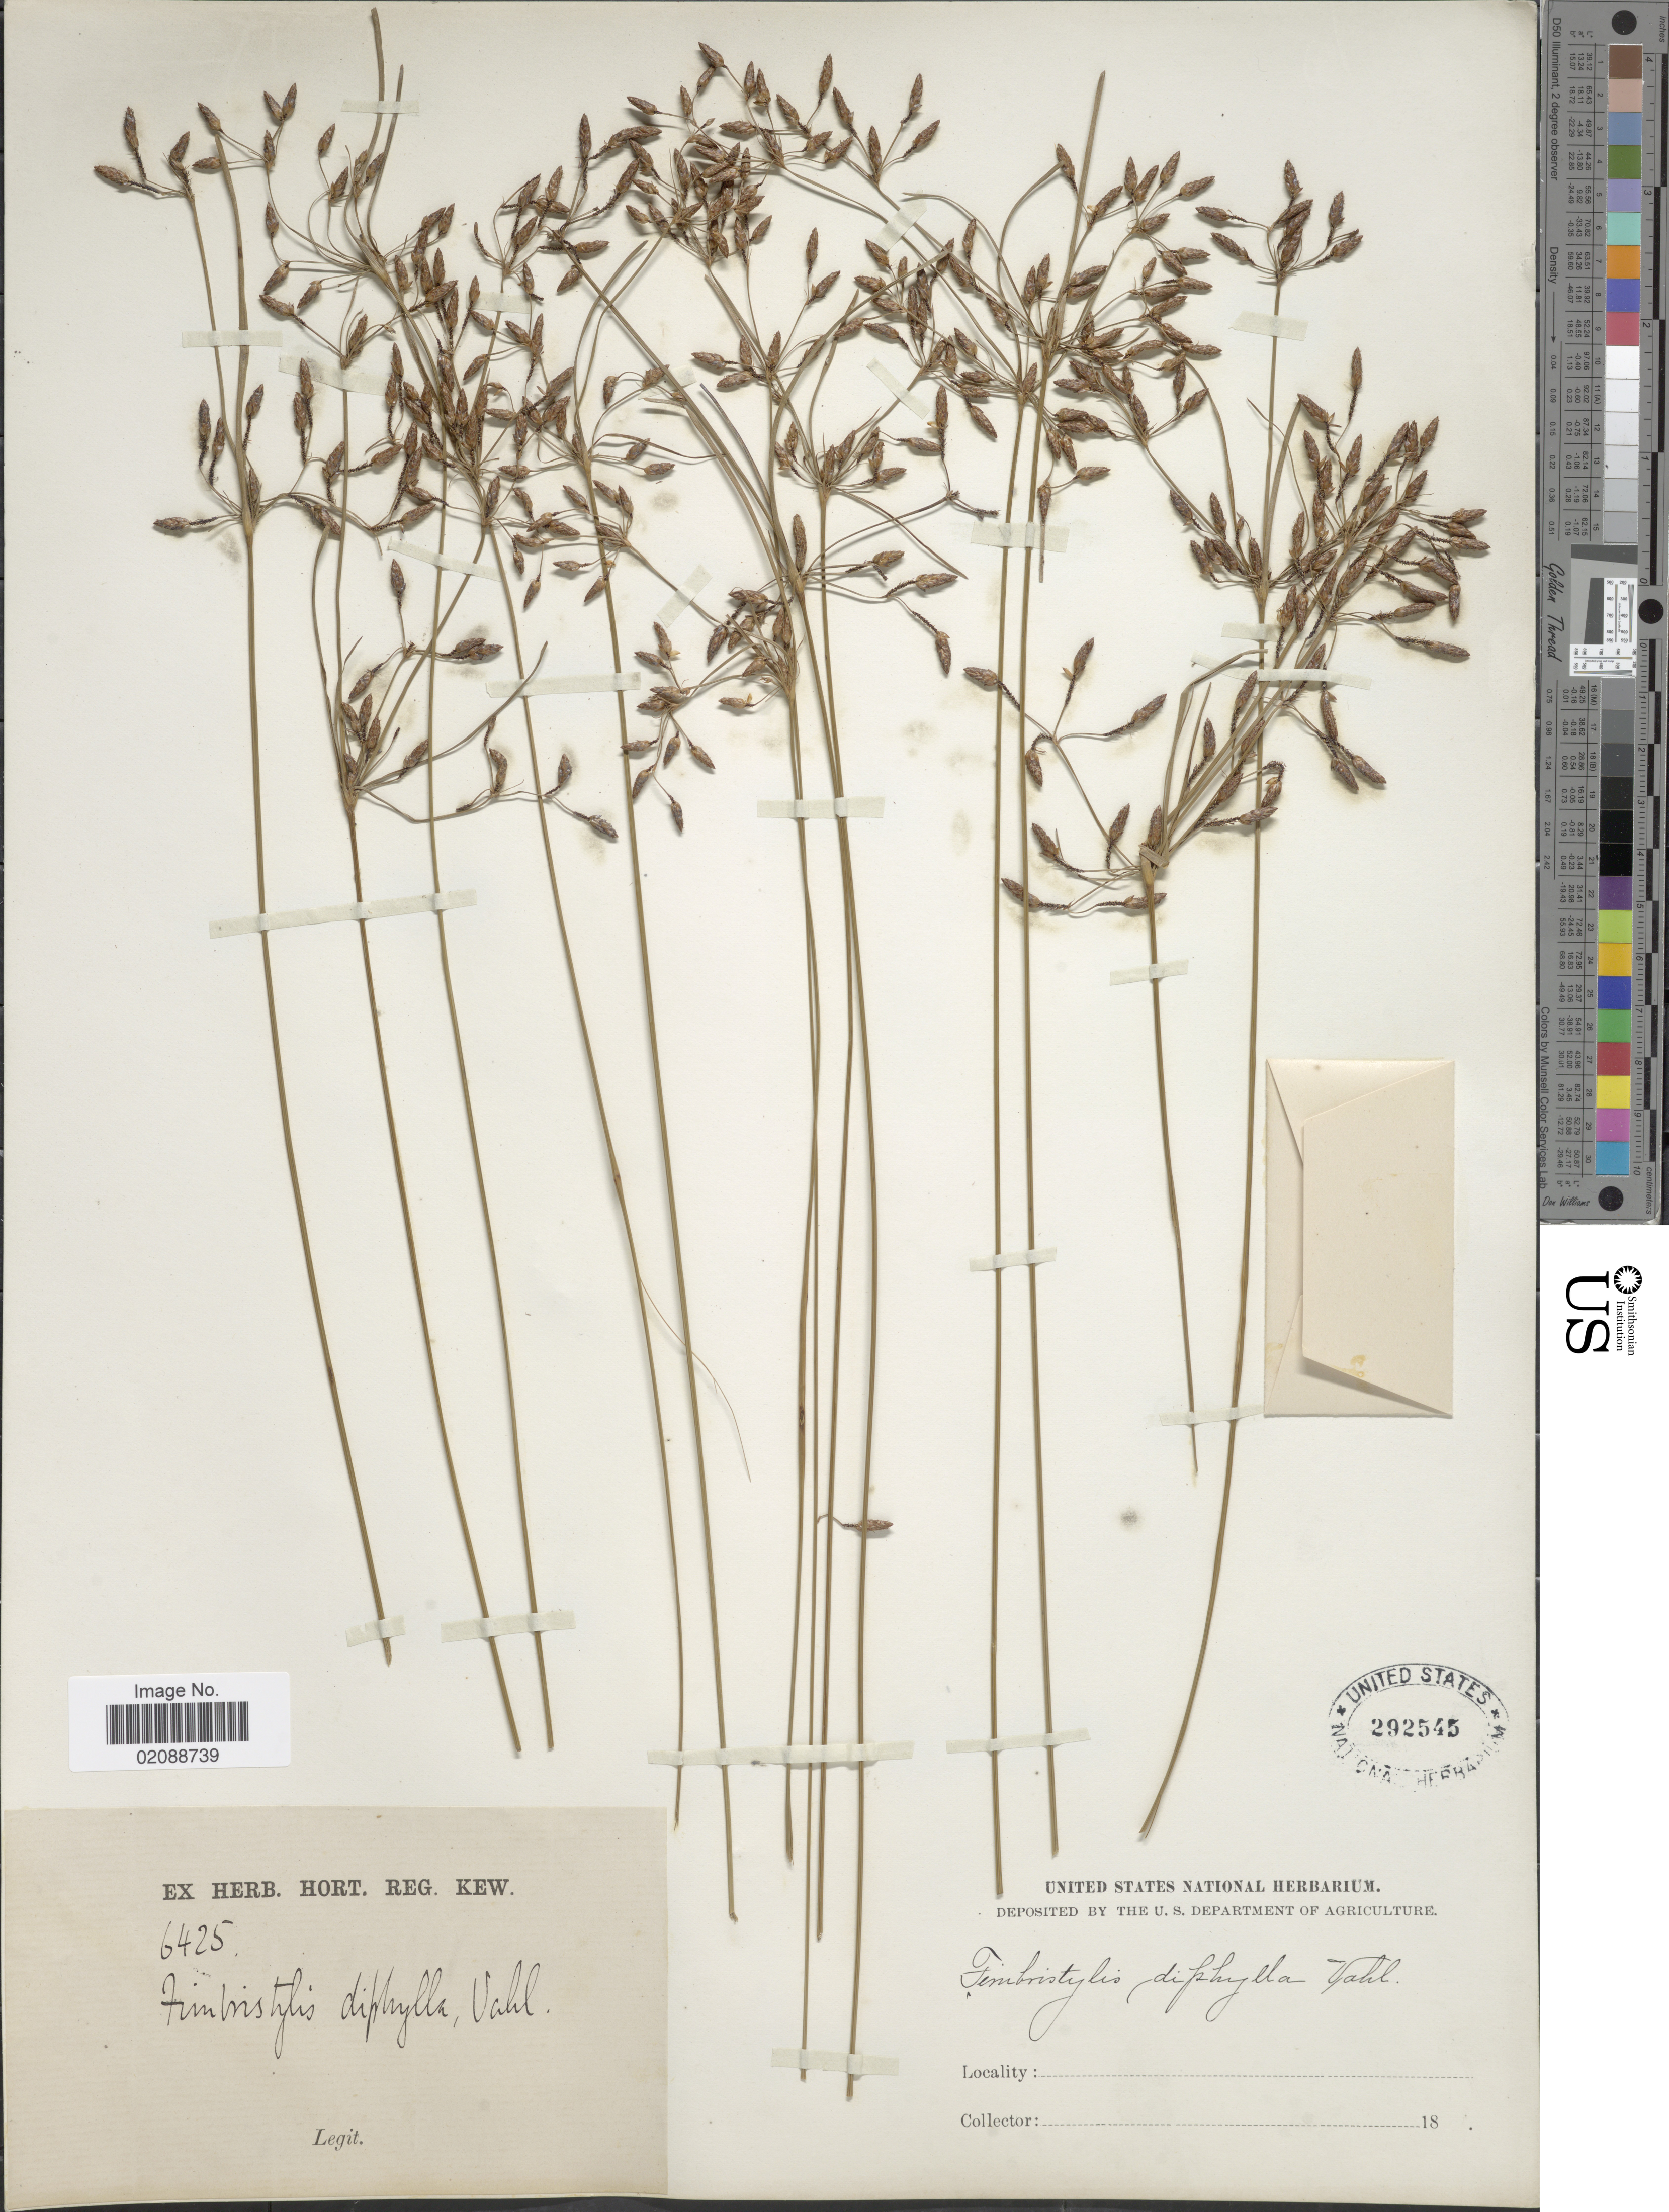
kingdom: Plantae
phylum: Tracheophyta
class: Liliopsida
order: Poales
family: Cyperaceae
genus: Fimbristylis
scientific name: Fimbristylis annua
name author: (All.) Roem. & Schult.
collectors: ex herb. Hort. Reg. Kew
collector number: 6425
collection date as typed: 18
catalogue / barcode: US 292545